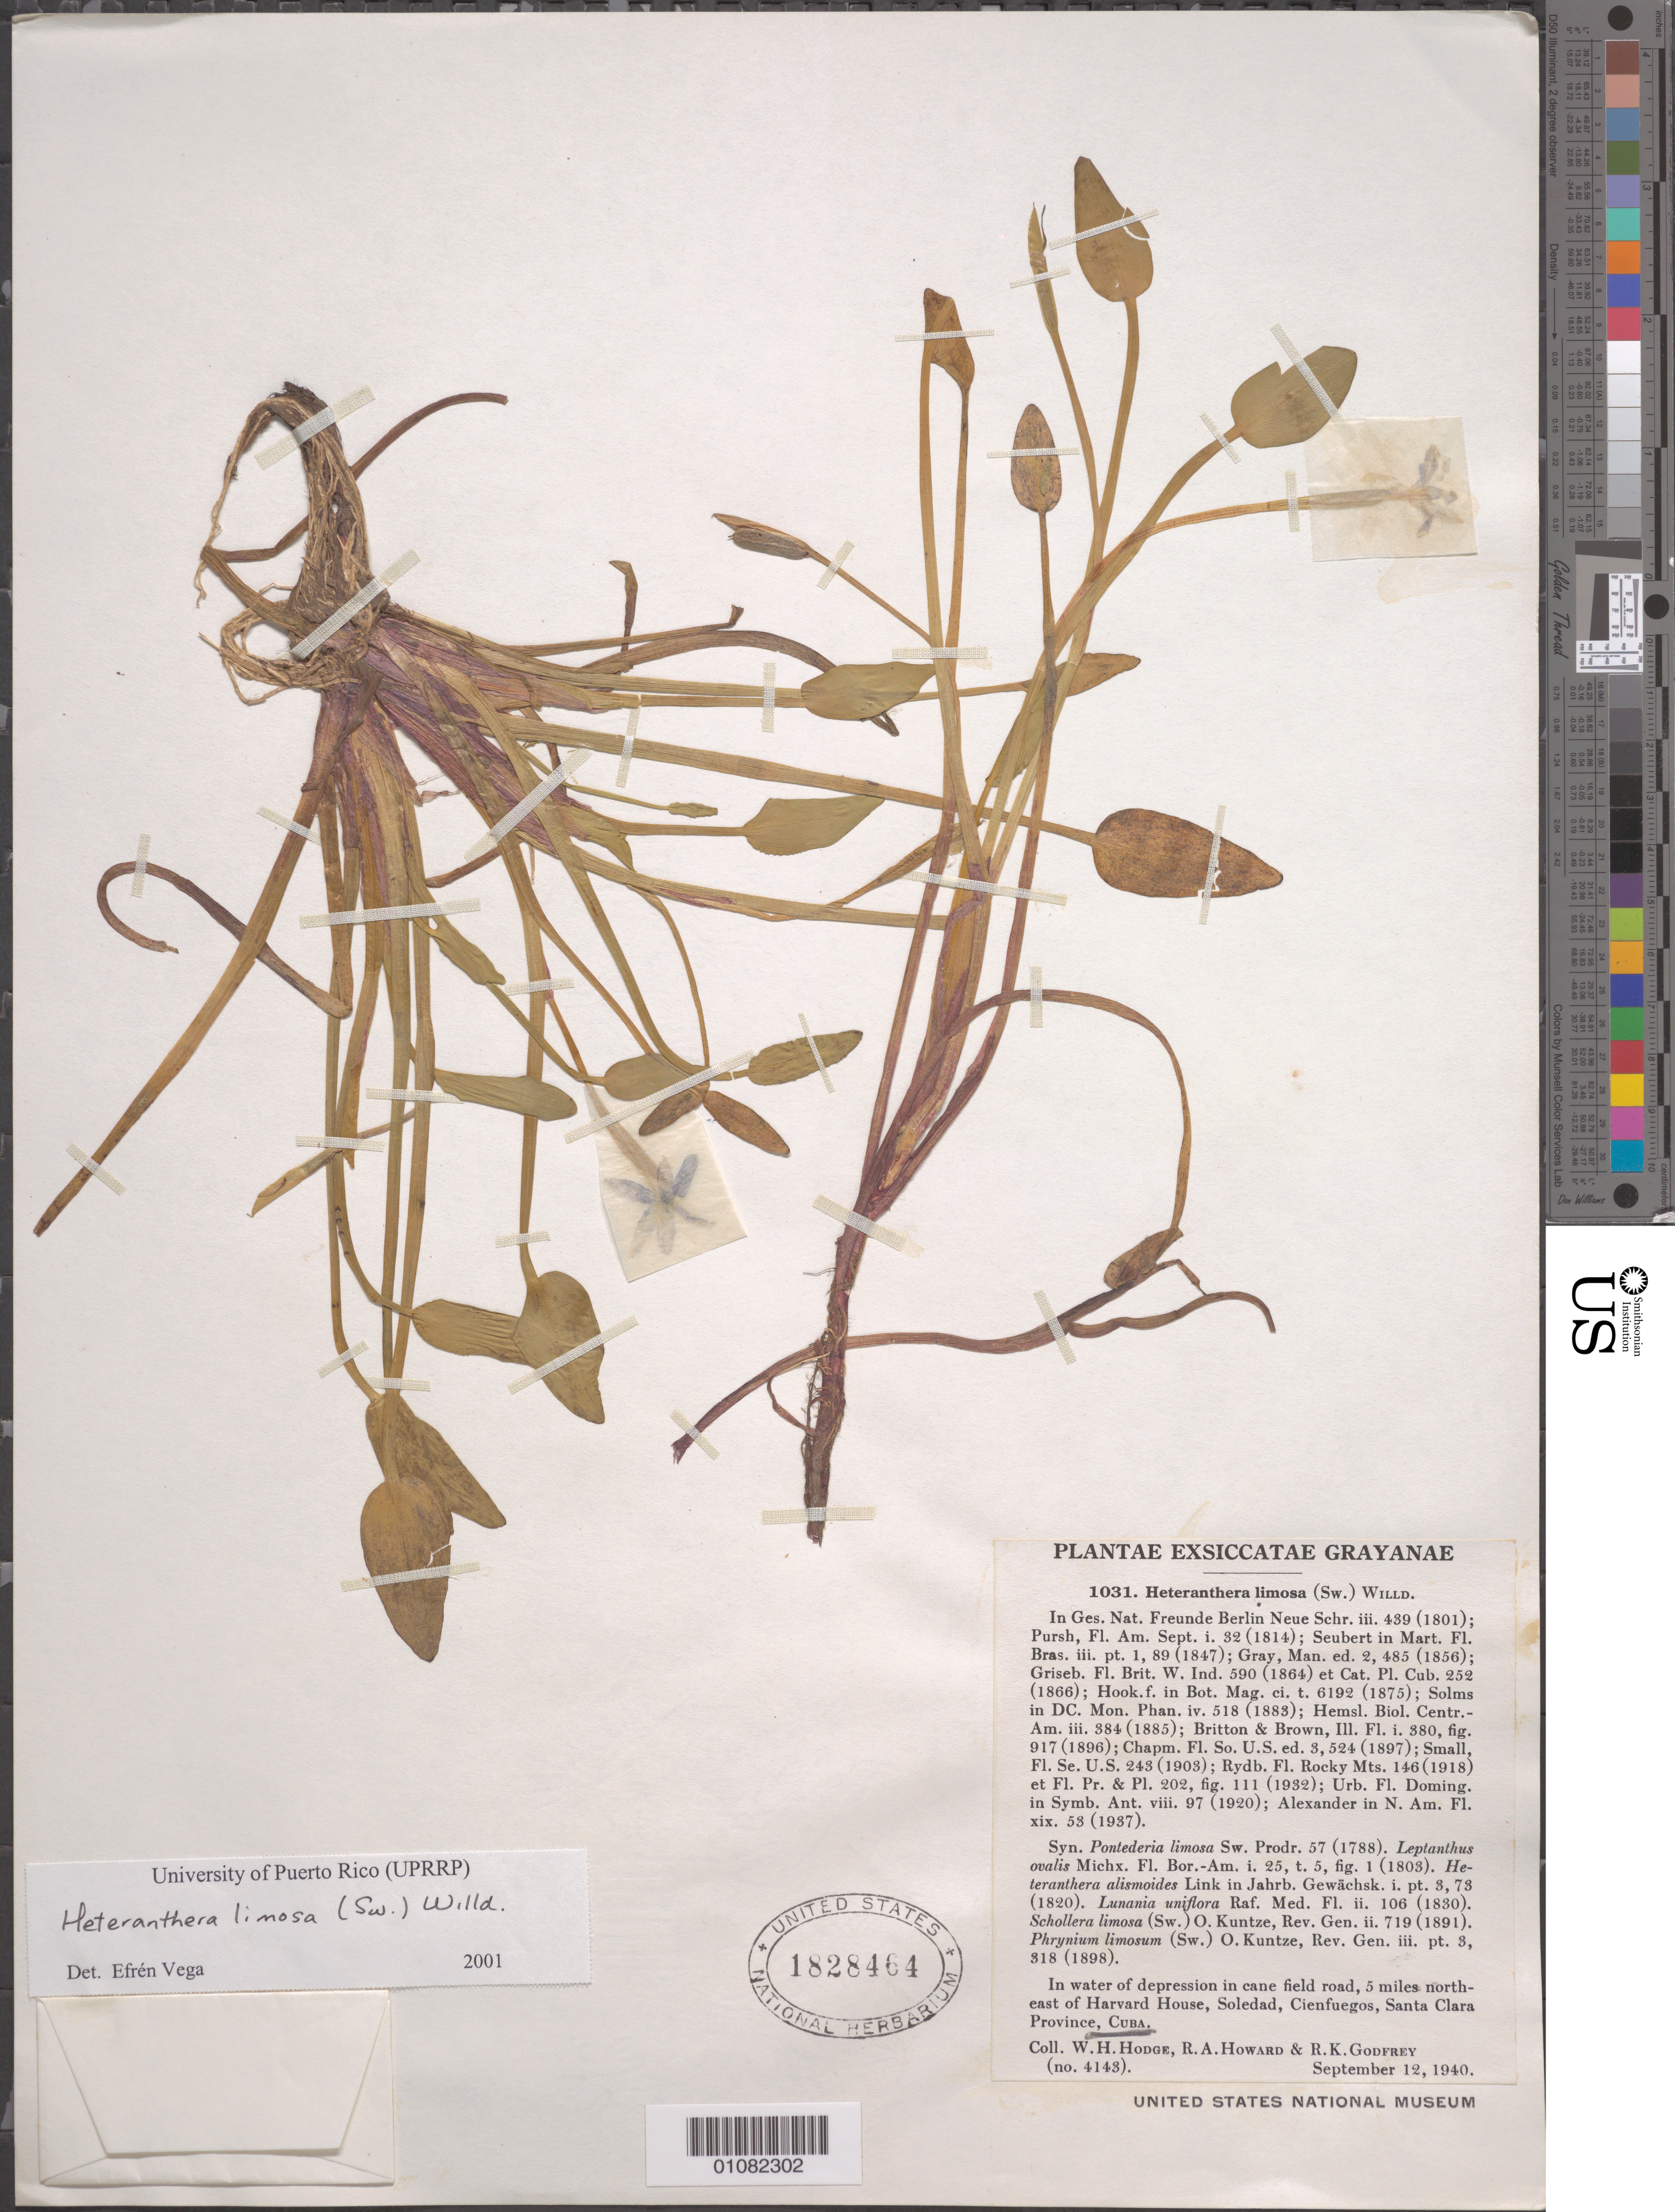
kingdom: Plantae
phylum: Tracheophyta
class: Liliopsida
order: Commelinales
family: Pontederiaceae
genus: Heteranthera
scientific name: Heteranthera limosa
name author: (Sw.) Willd.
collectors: W. Hodge, R. A. Howard & R. K. Godfrey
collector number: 4143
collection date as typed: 12 Sep 1940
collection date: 1940-09-12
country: Cuba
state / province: Cienfuegos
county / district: Santa Clara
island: Cuba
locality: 5 miles NE of Harvard House, Soledad, Cienfuegos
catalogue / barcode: US 1828464